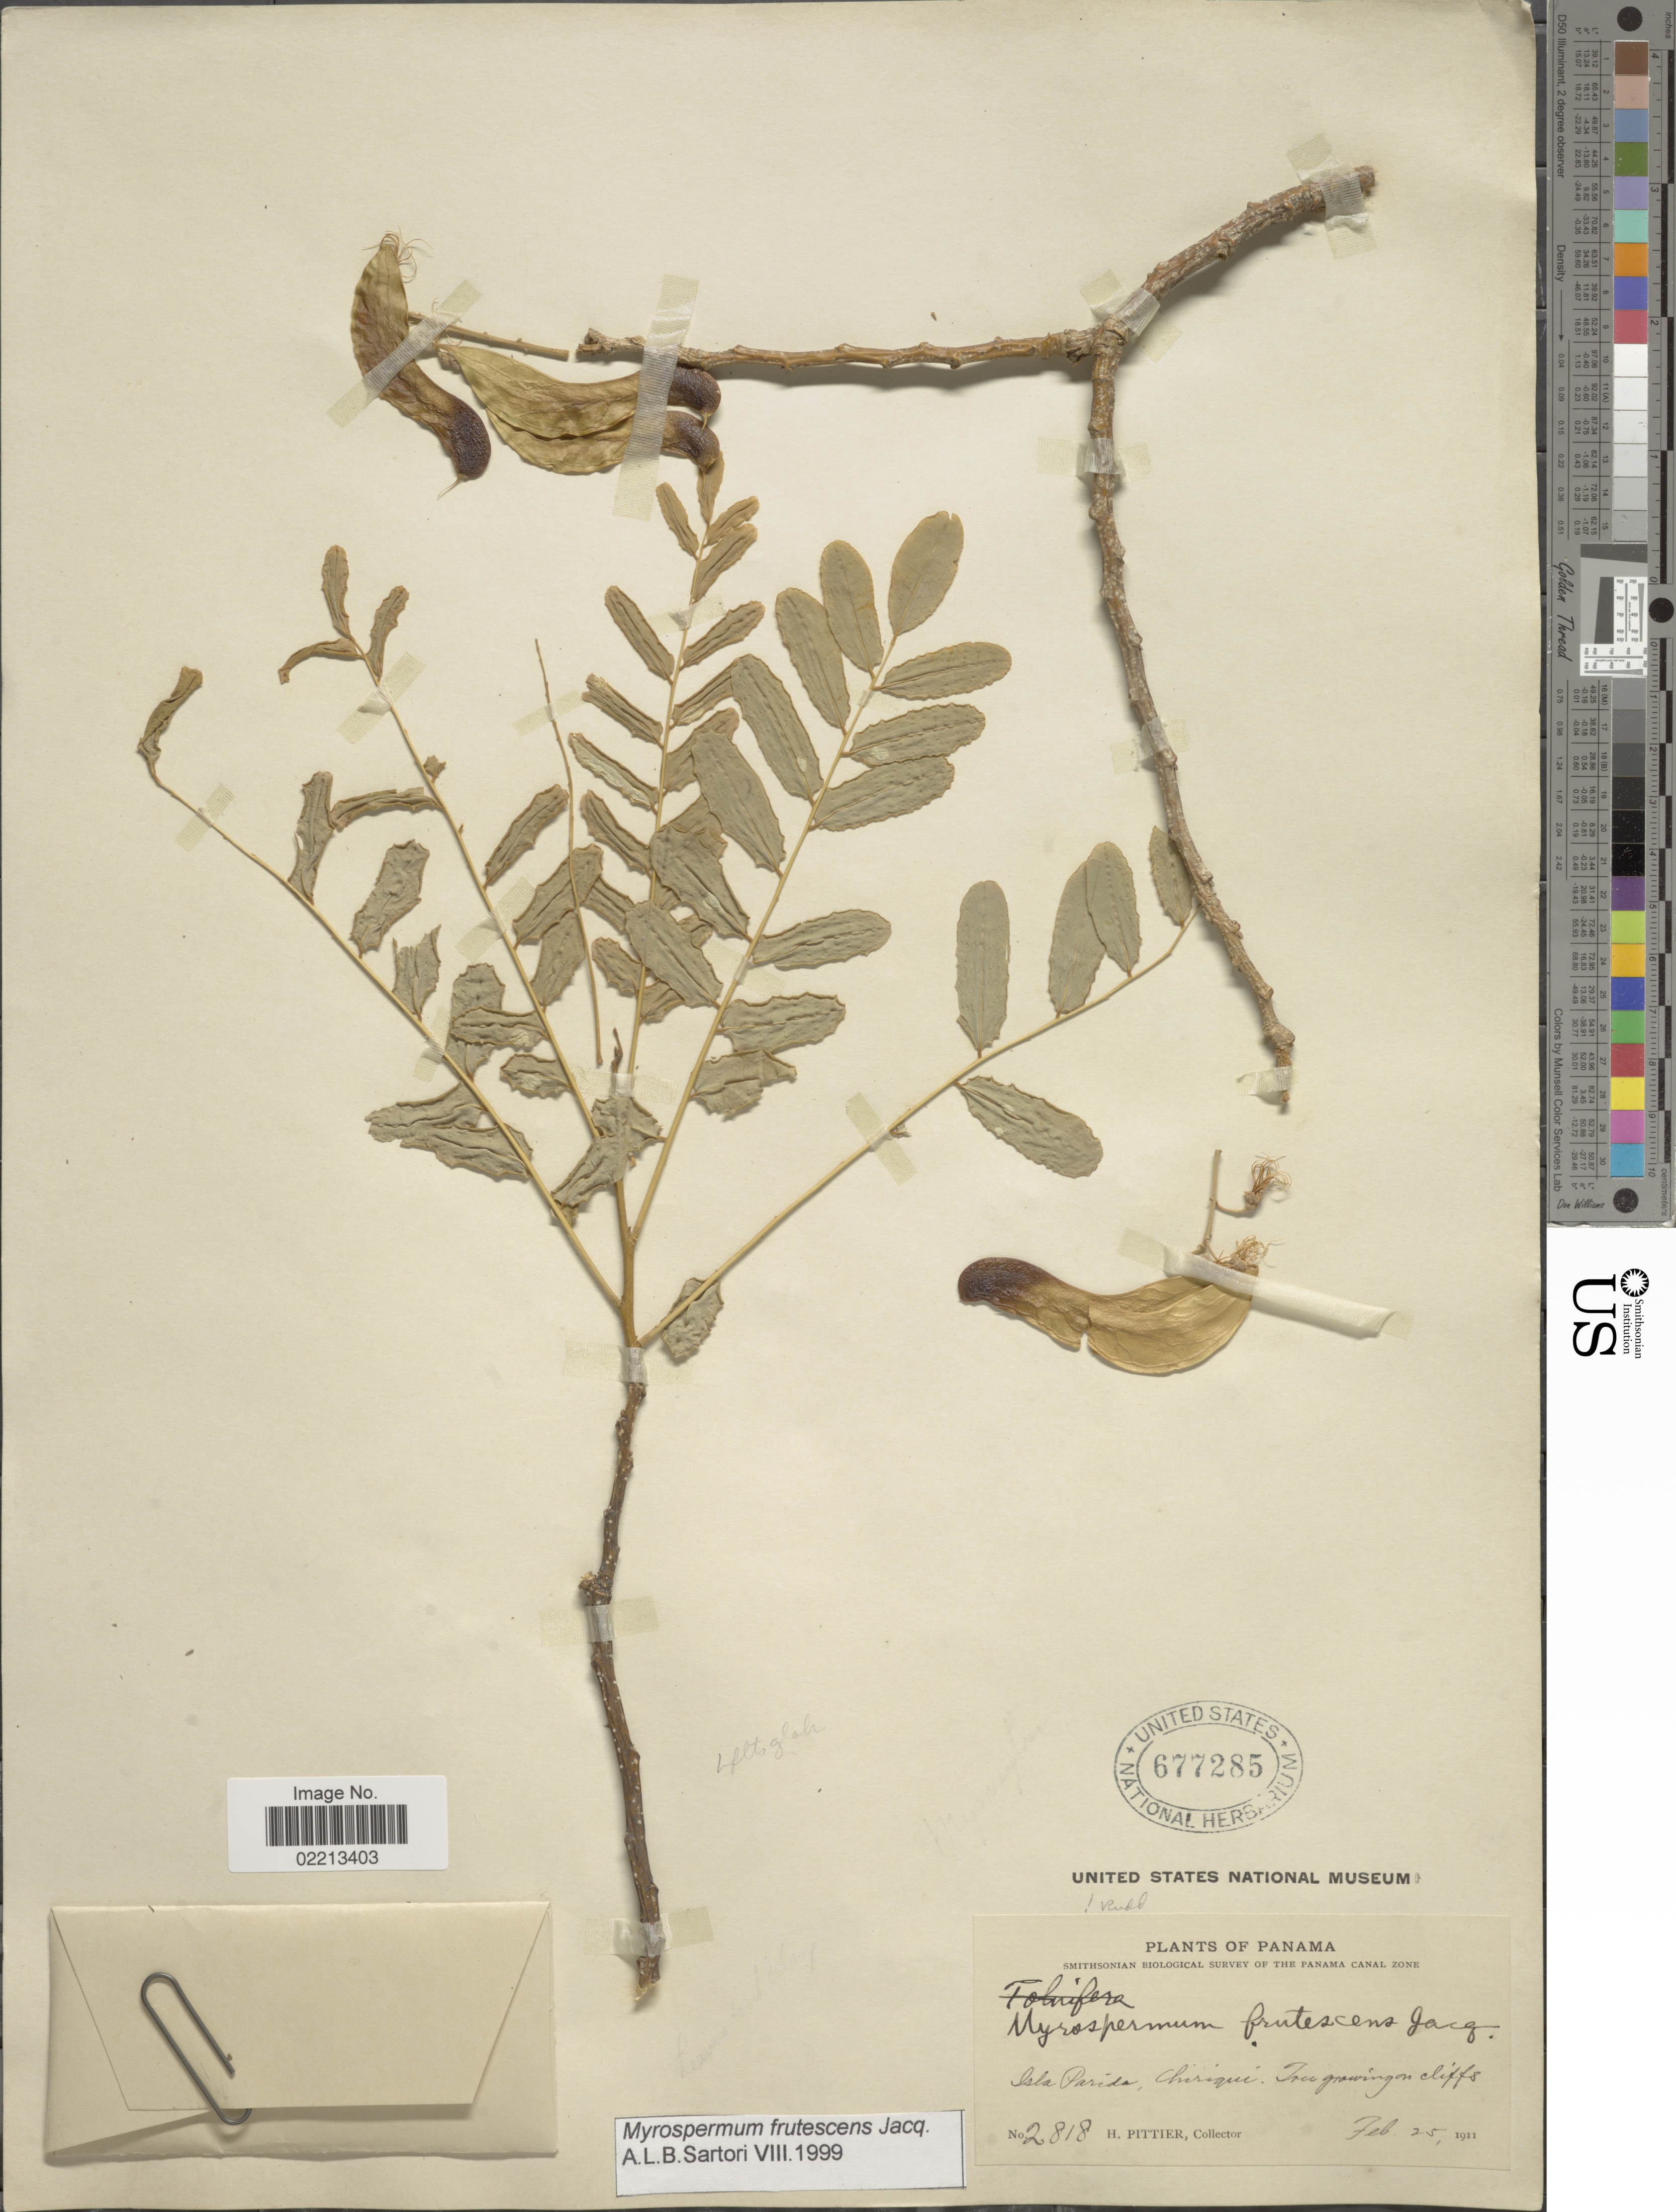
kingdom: Plantae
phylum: Tracheophyta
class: Magnoliopsida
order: Fabales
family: Fabaceae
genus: Myrospermum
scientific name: Myrospermum frutescens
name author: Jacq.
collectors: H. F. Pittier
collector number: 2818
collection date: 1911-02-25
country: Panama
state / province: Chiriqui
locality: Isla Parida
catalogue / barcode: US 677285